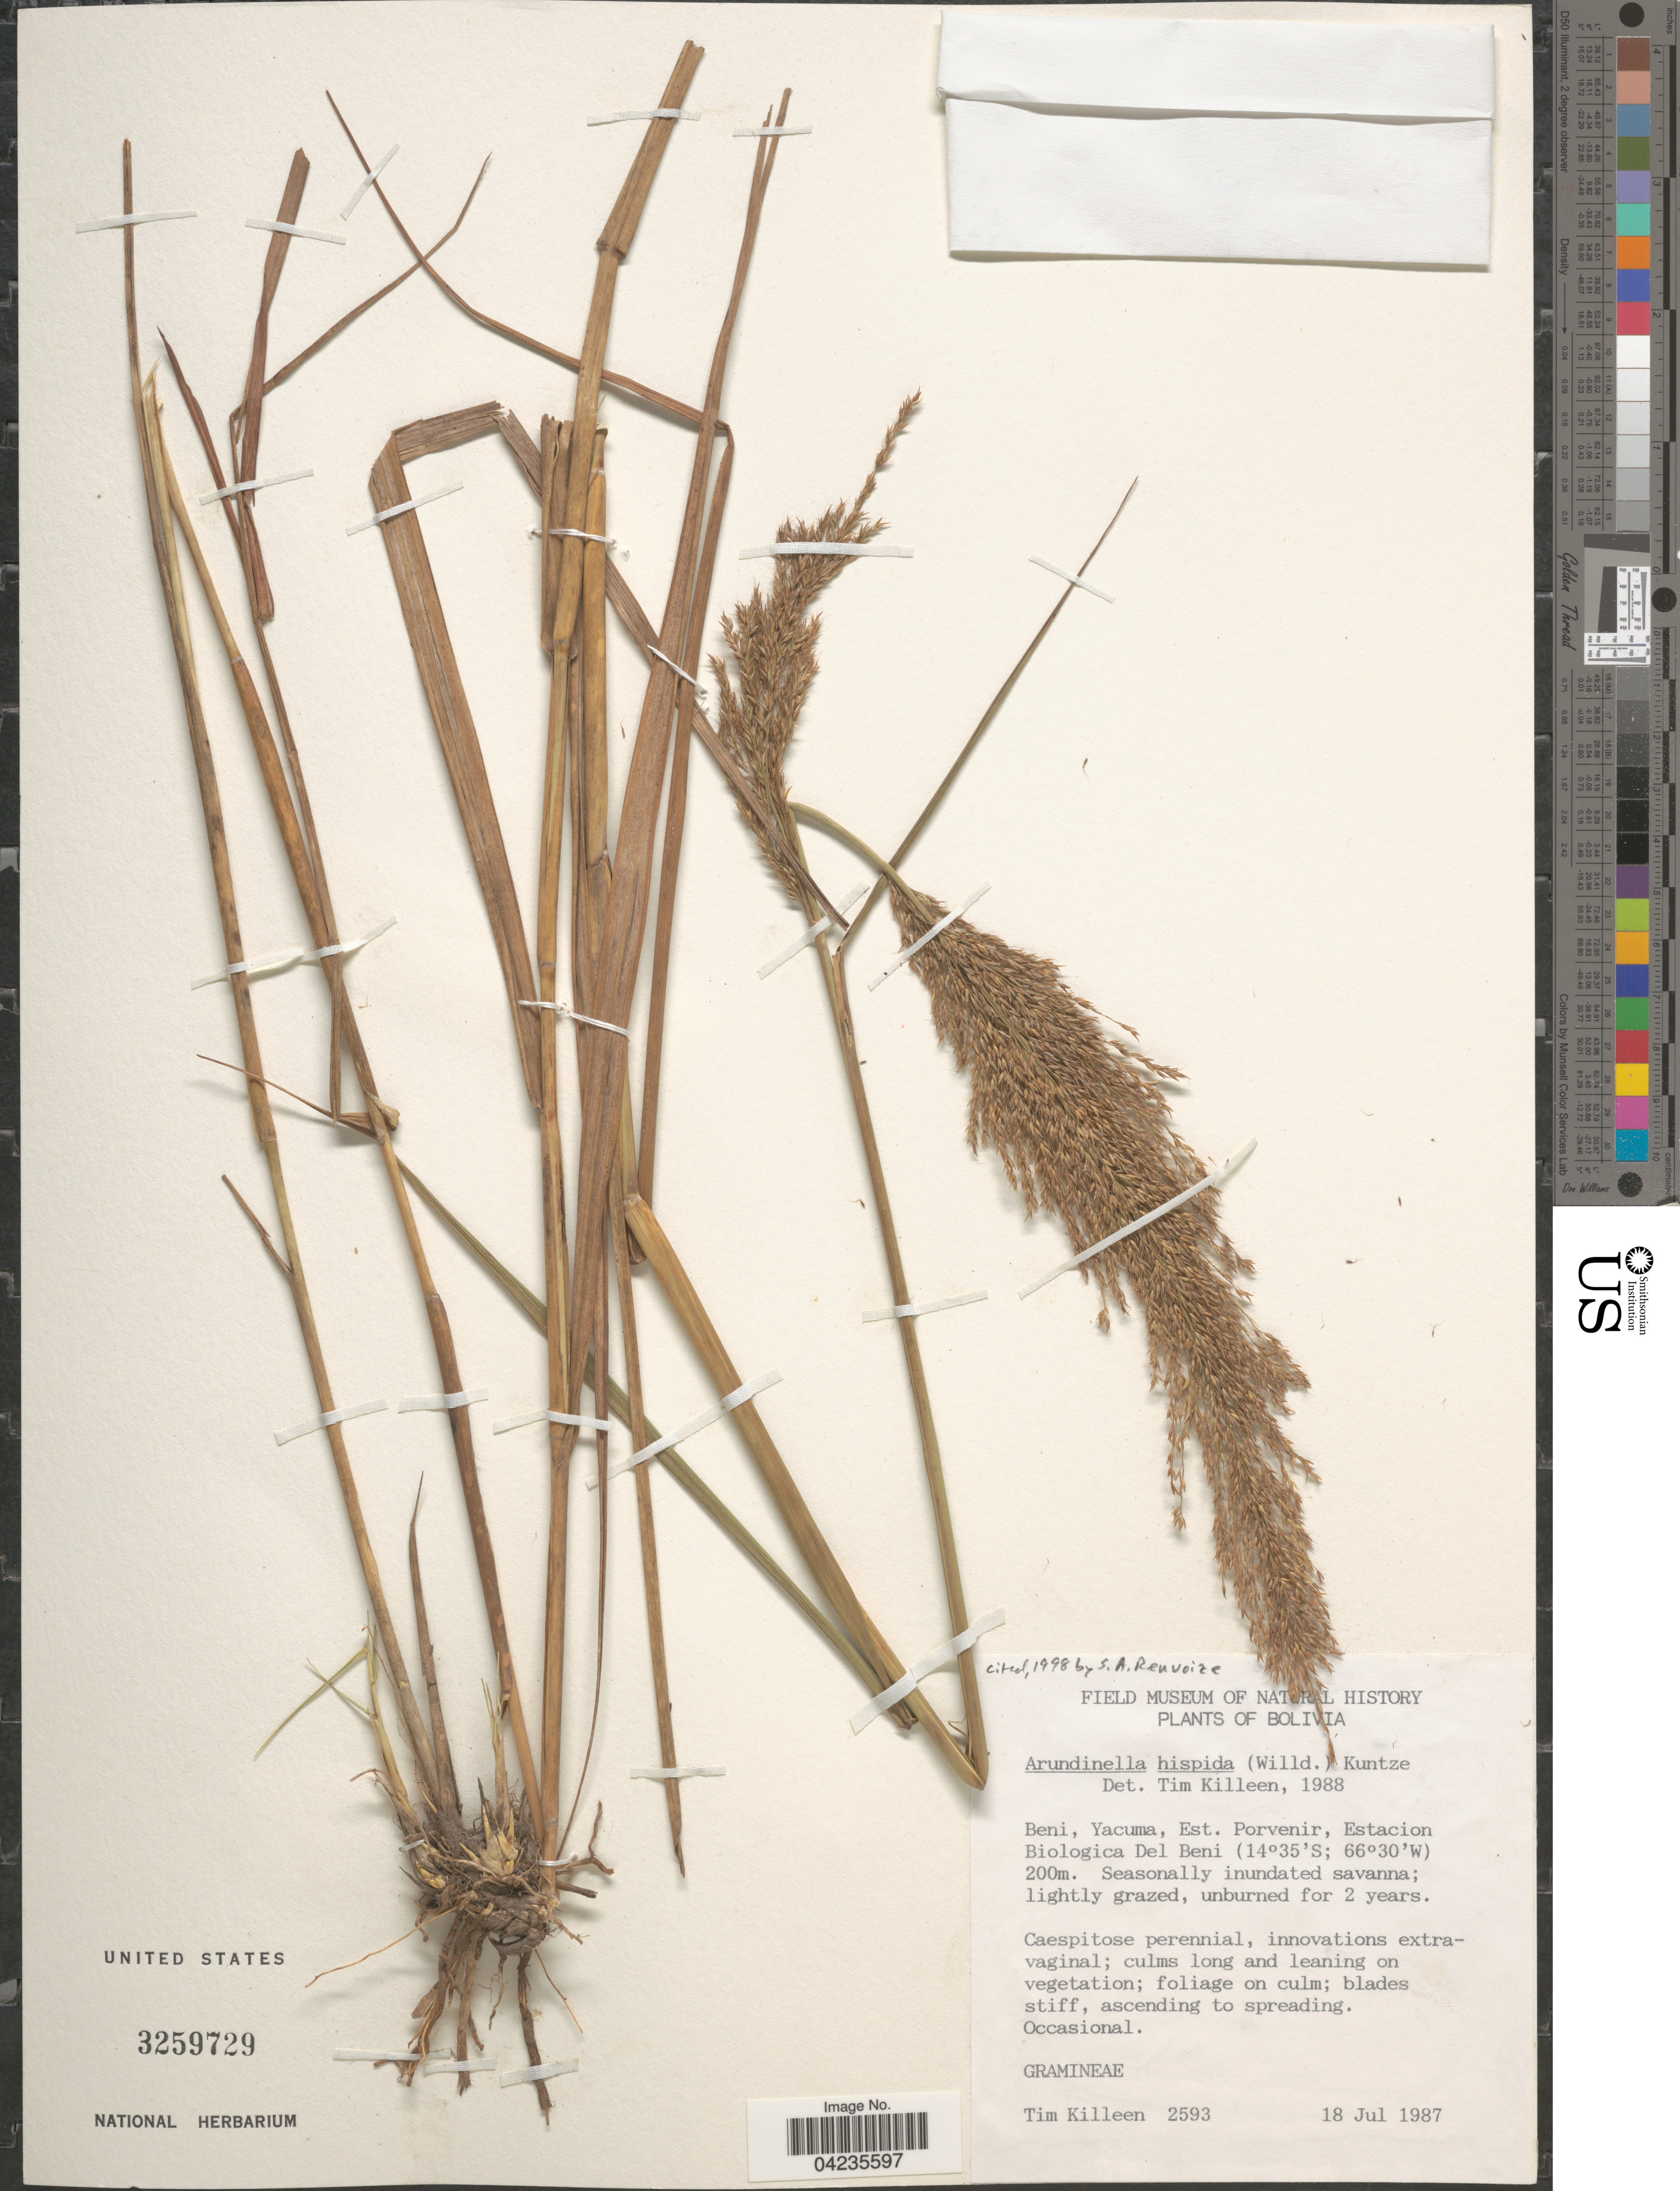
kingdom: Plantae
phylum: Tracheophyta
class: Liliopsida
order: Poales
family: Poaceae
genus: Arundinella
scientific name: Arundinella hispida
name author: (Humb. & Bonpl. ex Willd.) Kuntze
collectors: T. J. Killeen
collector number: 2593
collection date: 1987-07-18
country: Bolivia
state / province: Beni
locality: Beni, Yacuma, Est. Porvenir, Estacion Biologica Del Beni.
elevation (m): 200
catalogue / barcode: US 3259729